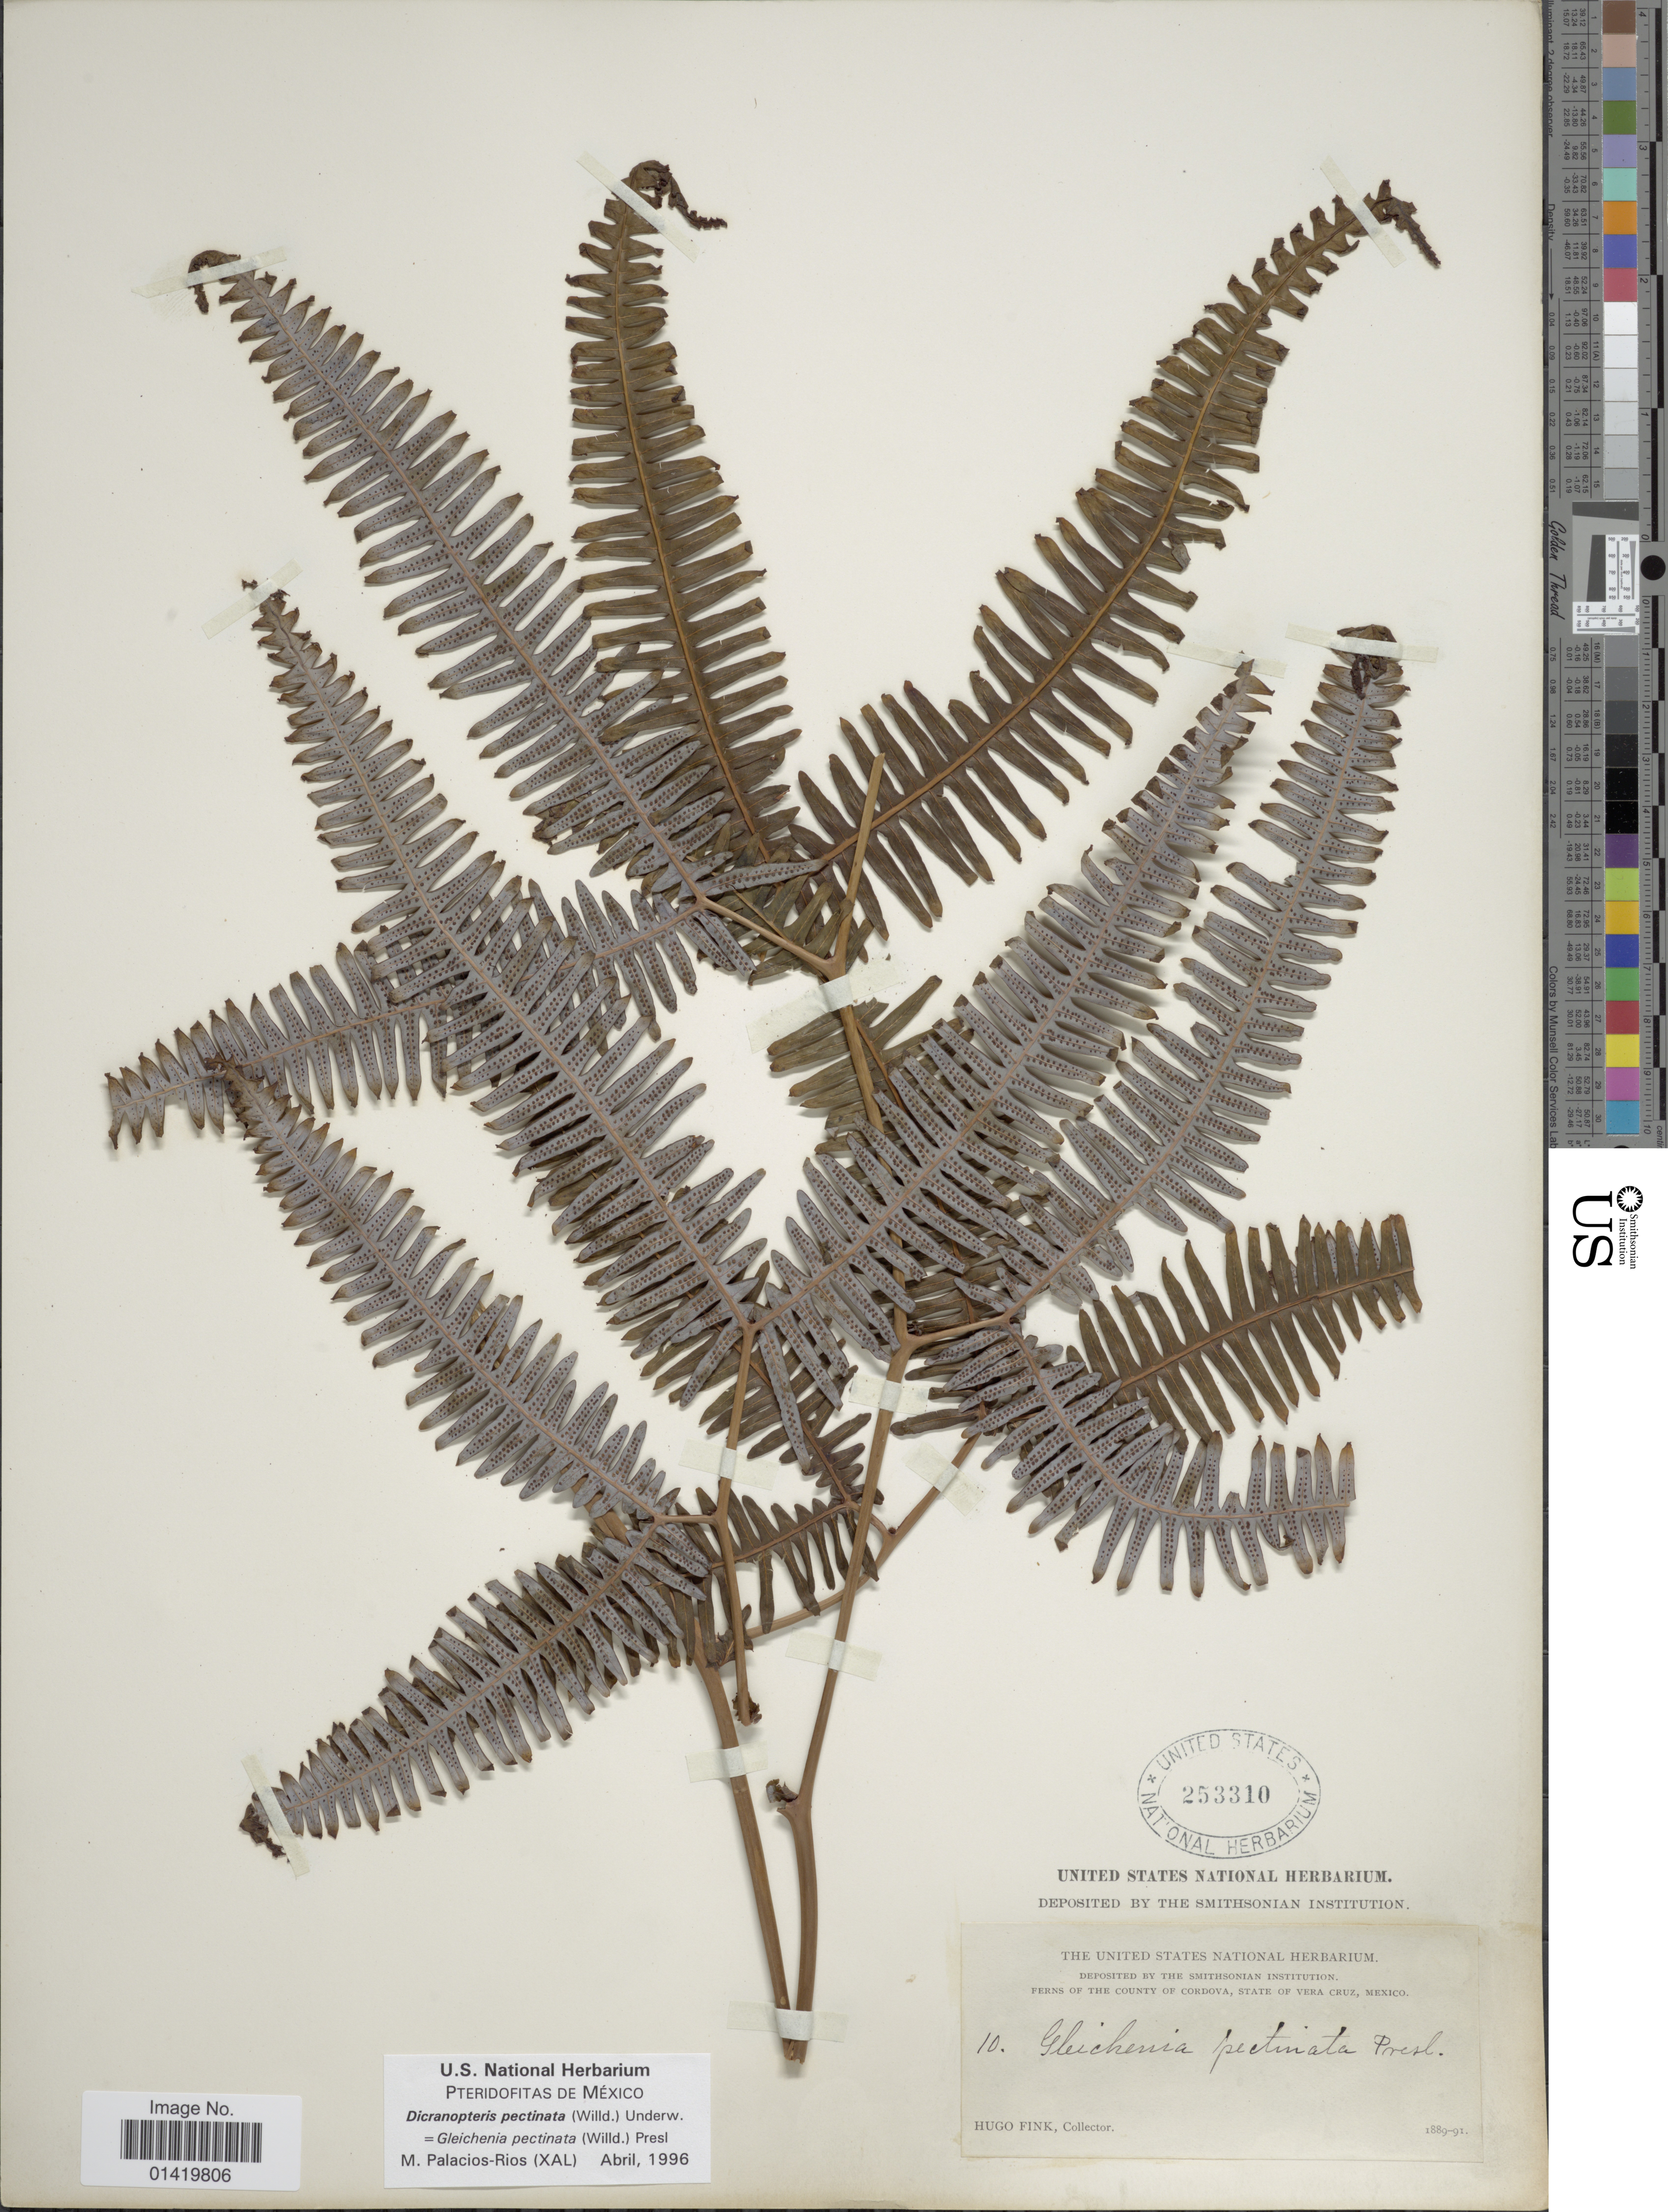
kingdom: Plantae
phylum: Tracheophyta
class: Polypodiopsida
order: Gleicheniales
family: Gleicheniaceae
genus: Gleichenella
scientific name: Gleichenella pectinata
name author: (Willd.) Ching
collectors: H. Fink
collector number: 10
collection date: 1889/1891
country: Mexico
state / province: Veracruz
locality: Ferns of the County of Cordova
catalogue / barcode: US 253310